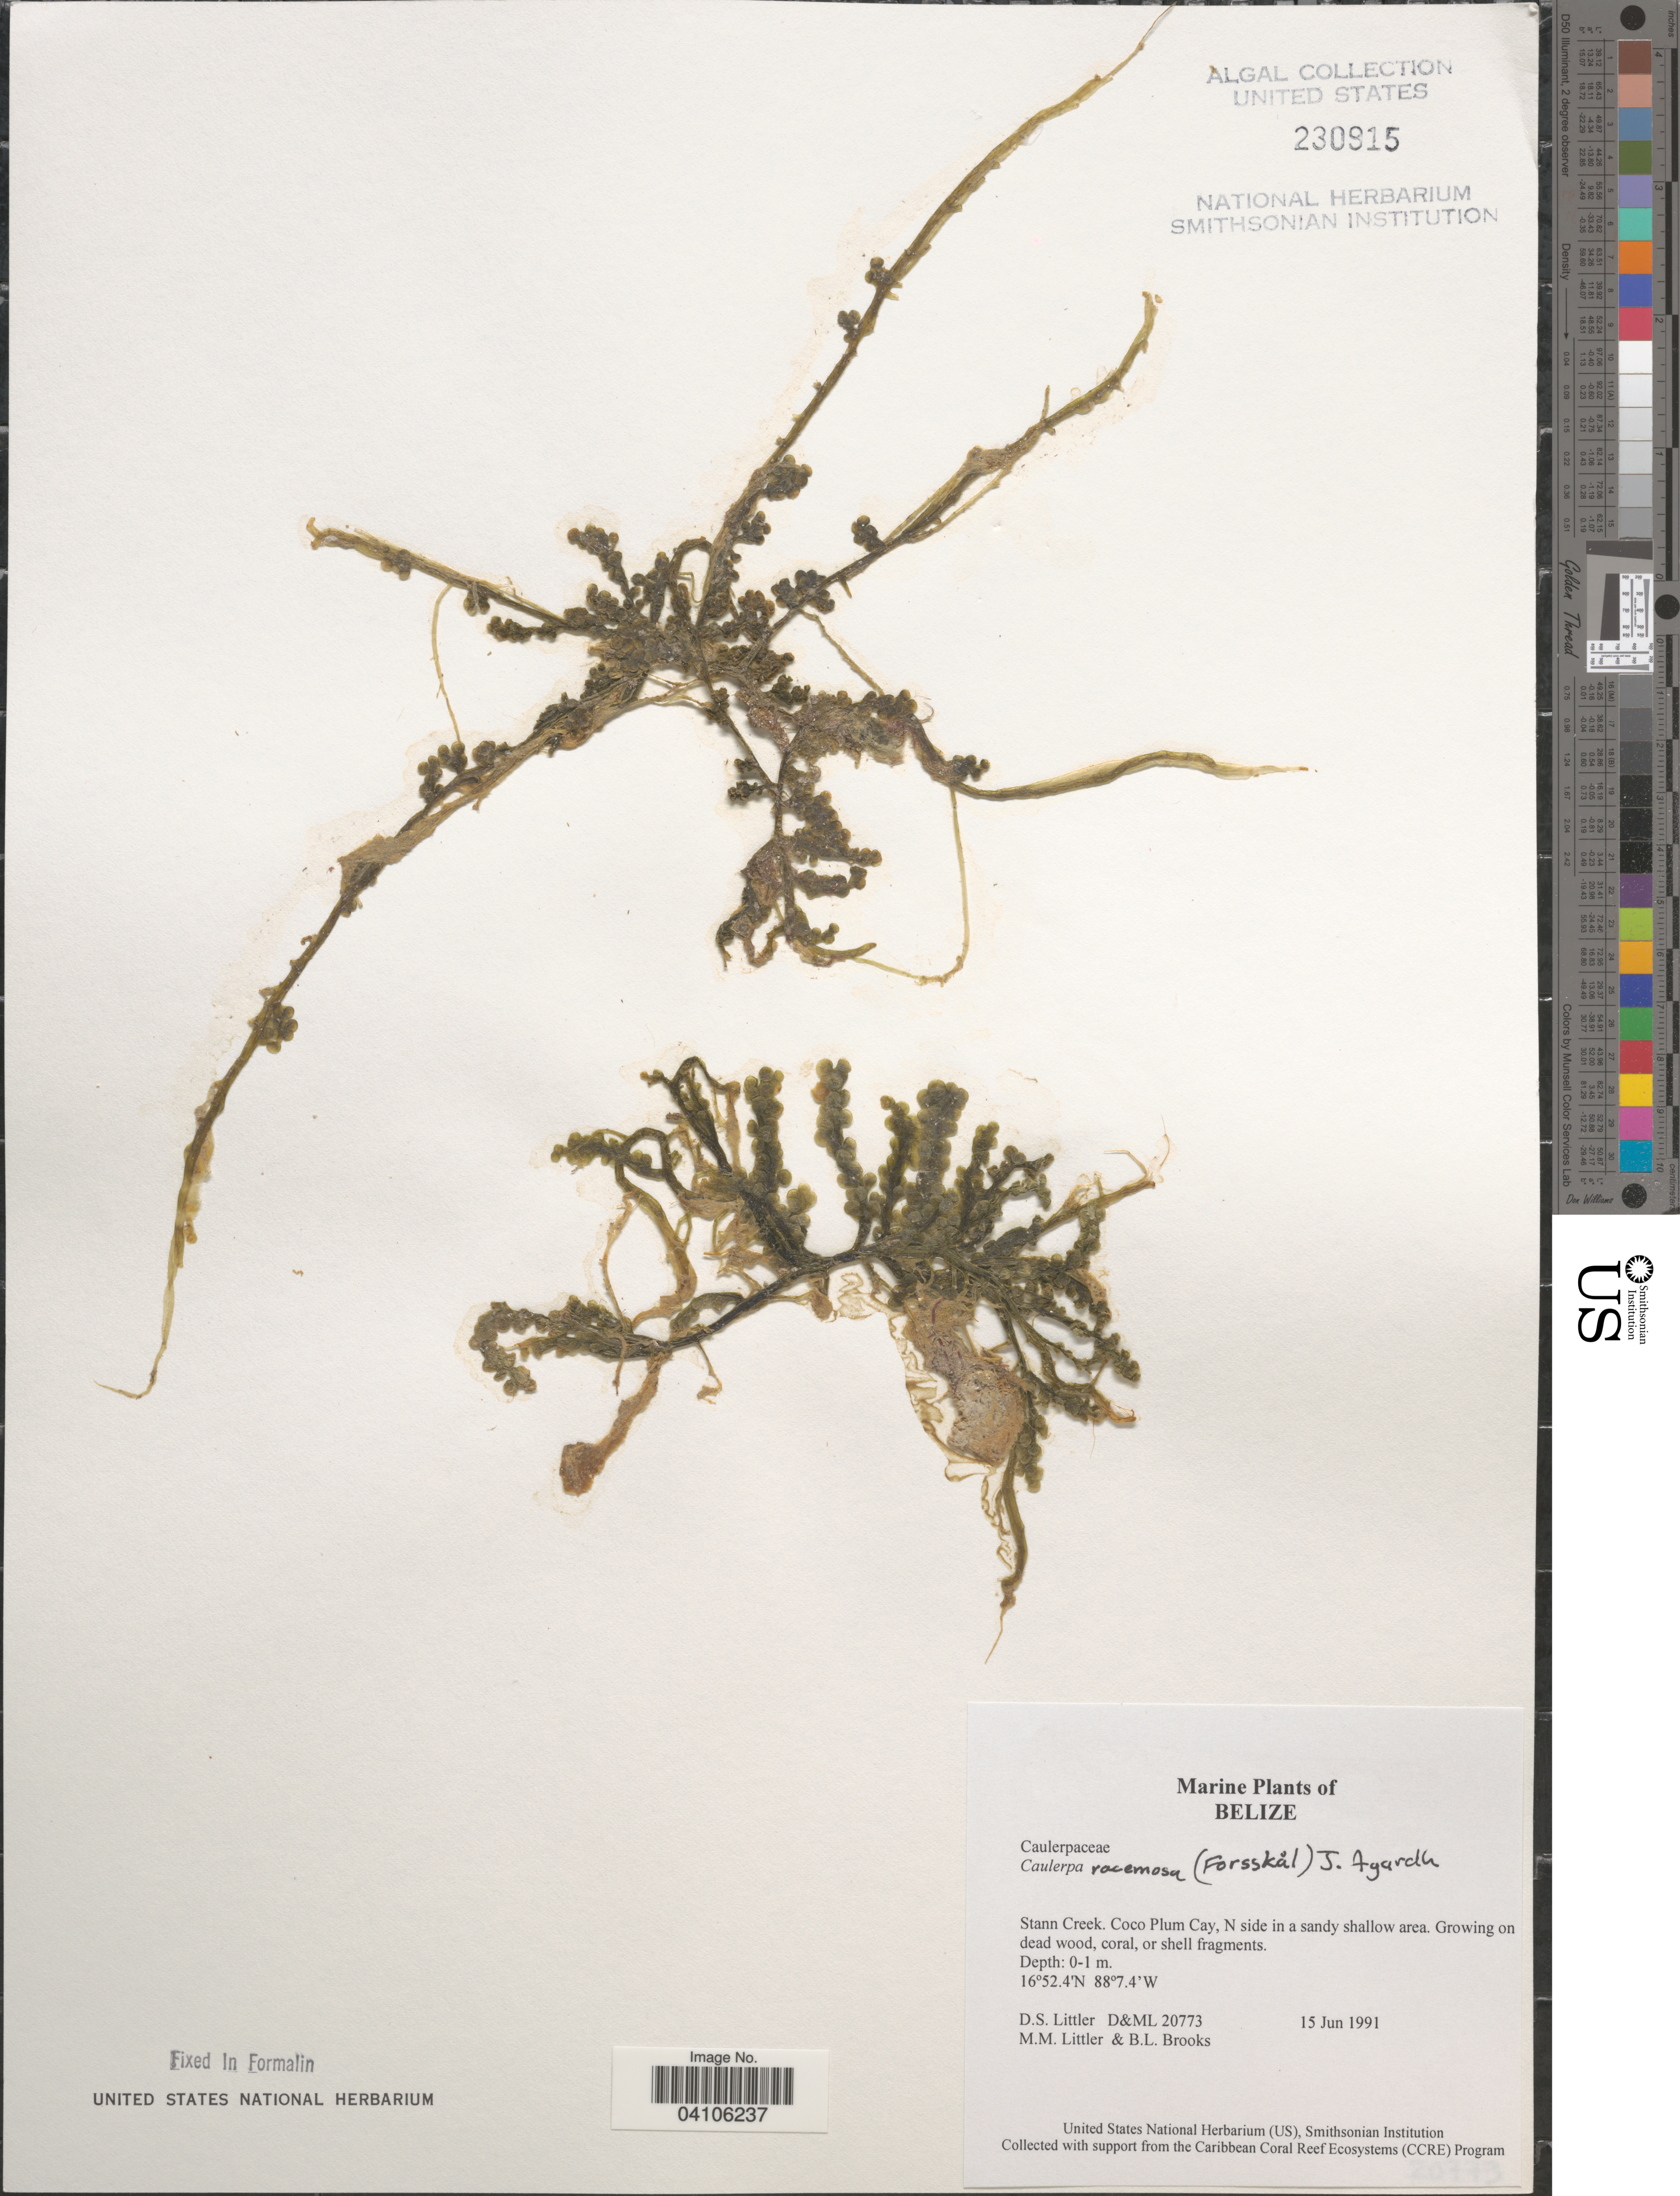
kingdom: Plantae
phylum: Chlorophyta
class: Ulvophyceae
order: Bryopsidales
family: Caulerpaceae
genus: Caulerpa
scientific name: Caulerpa racemosa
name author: (Forssk.) J. Agardh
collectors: D. S. Littler & B. Brooks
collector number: D&ML20773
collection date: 1991-06-15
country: Belize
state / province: Stann Creek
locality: Coco Plum Cay, N side in a sandy shallow area.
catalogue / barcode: US 230915